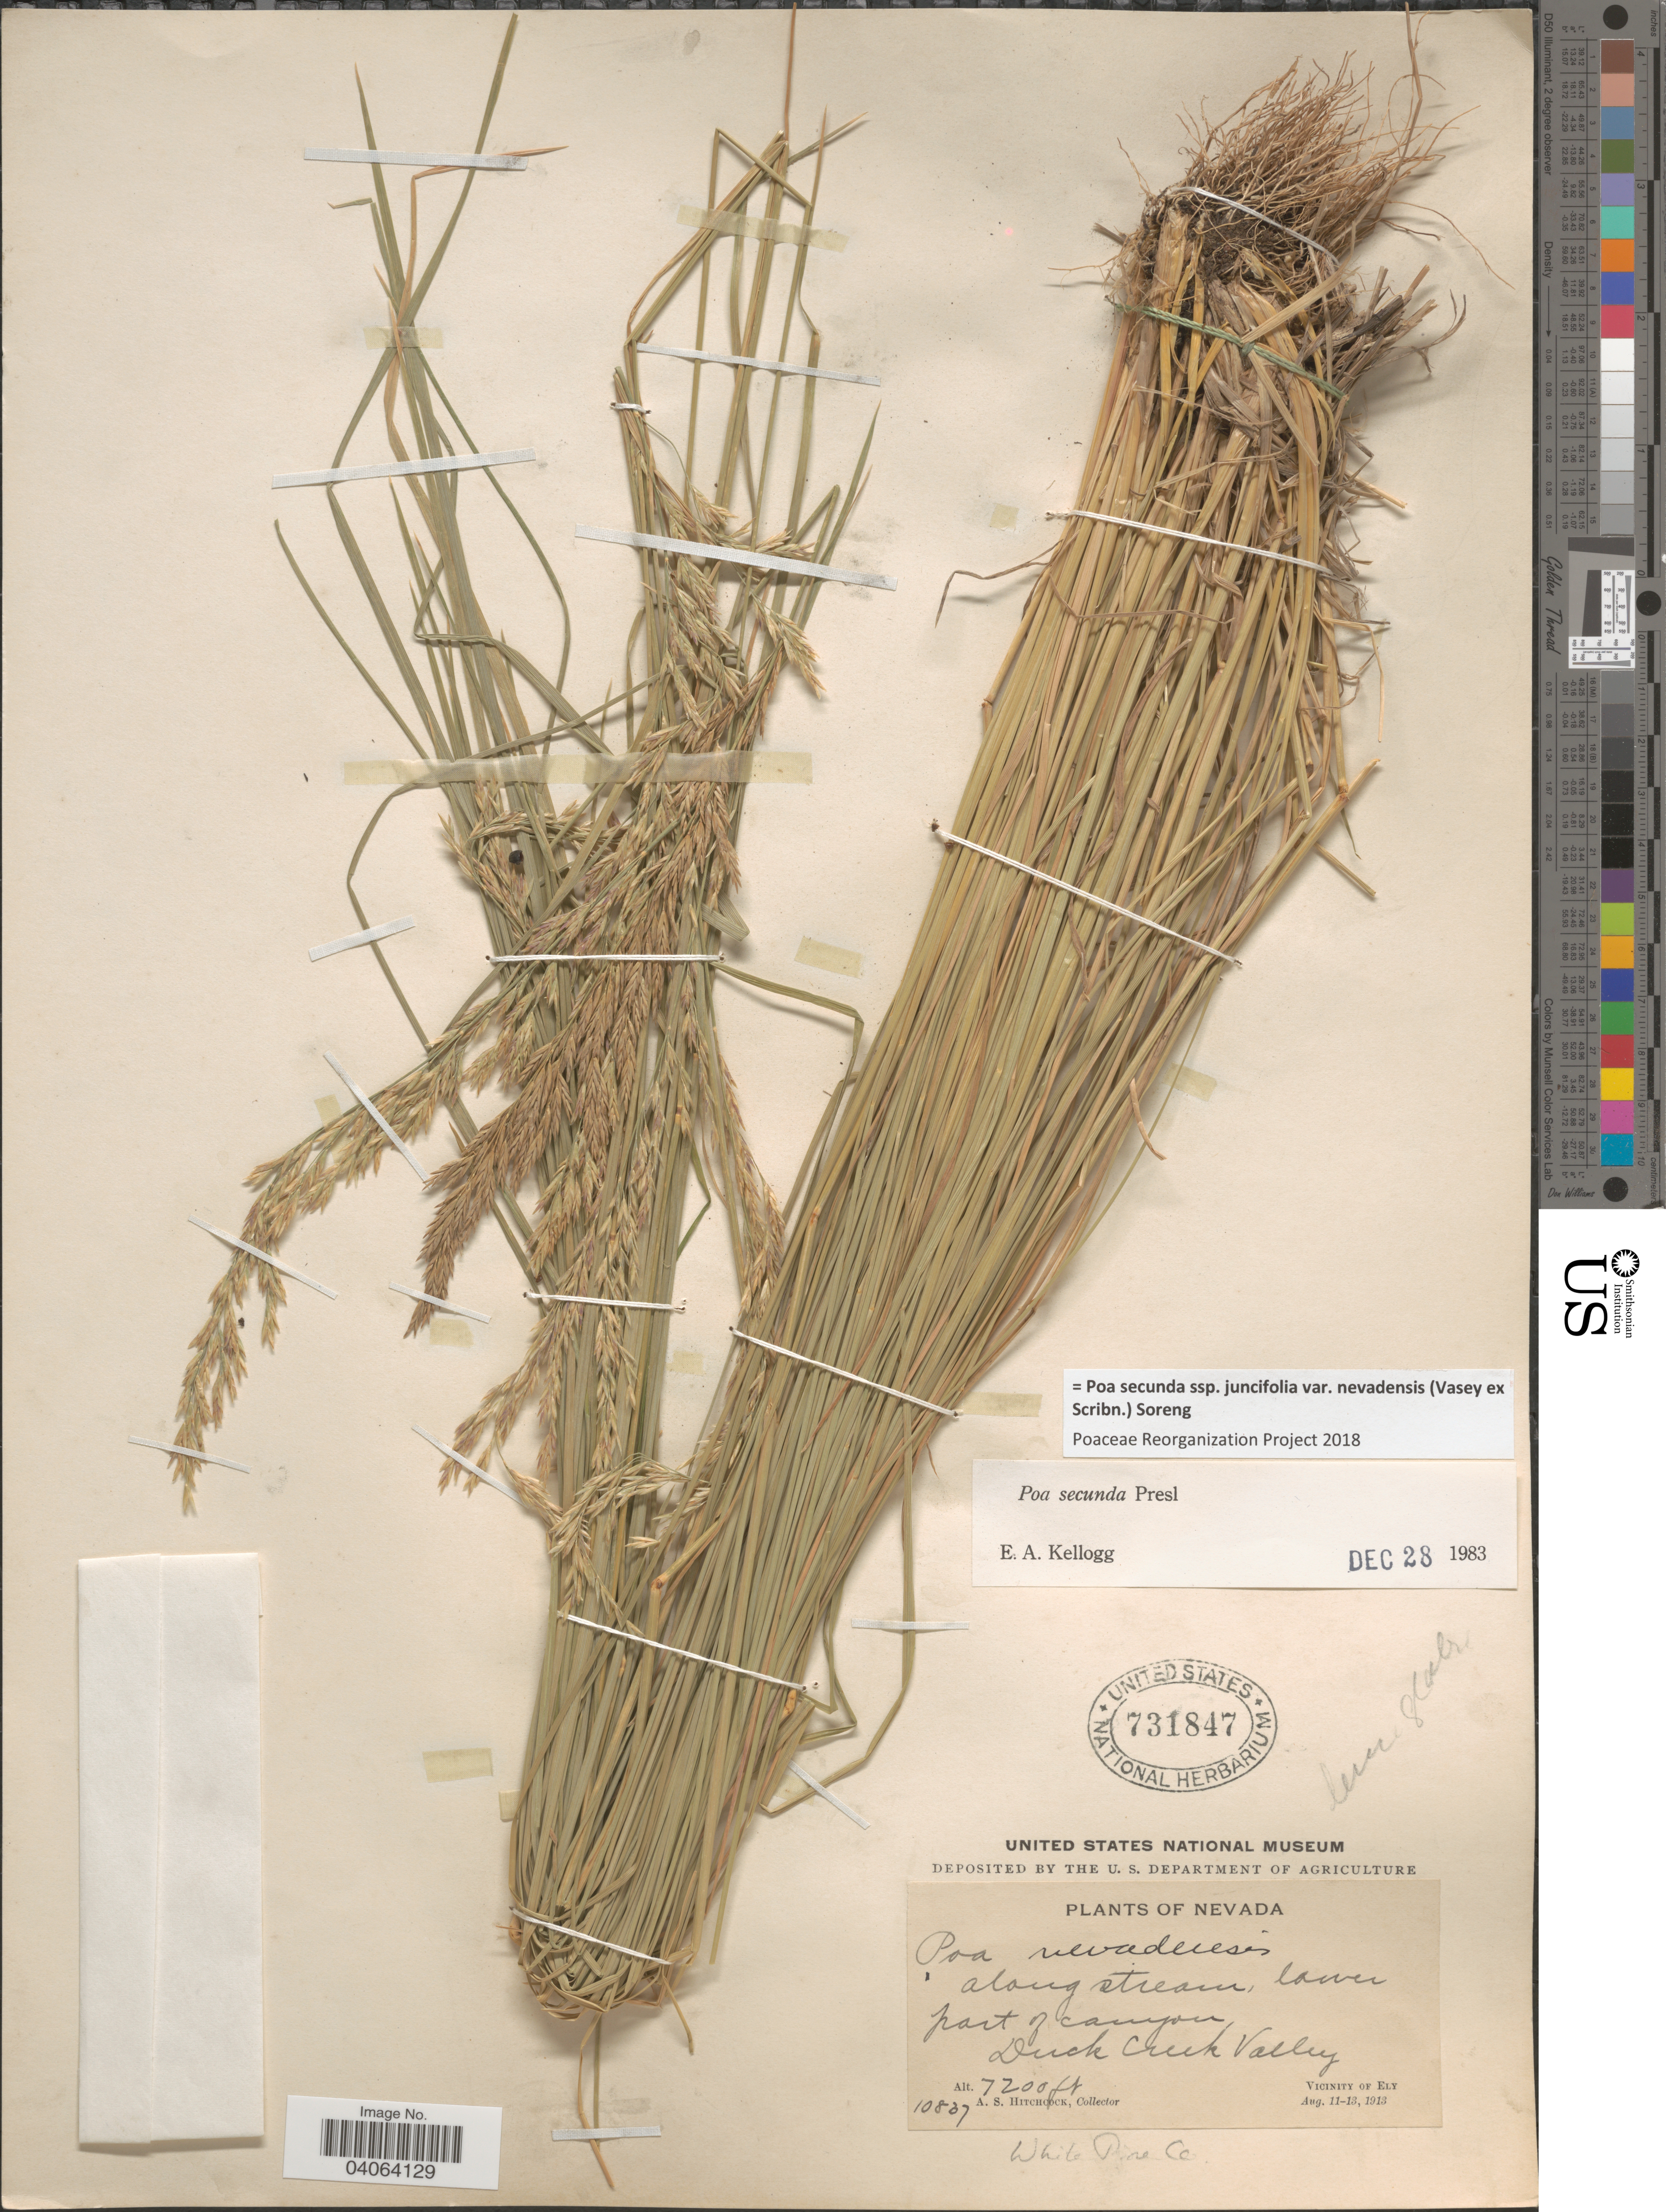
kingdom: Plantae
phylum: Tracheophyta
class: Liliopsida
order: Poales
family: Poaceae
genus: Poa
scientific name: Poa secunda subsp. juncifolia var. nevadensis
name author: (Vasey ex Scribn.) Soreng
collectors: A. S. Hitchcock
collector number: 10837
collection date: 1913-08-11/1913-08-13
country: United States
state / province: Nevada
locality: Lower part of canyon, Duck Creek Valley. Vicinity of Ely. White Pine Co.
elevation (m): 2195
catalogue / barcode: US 731847